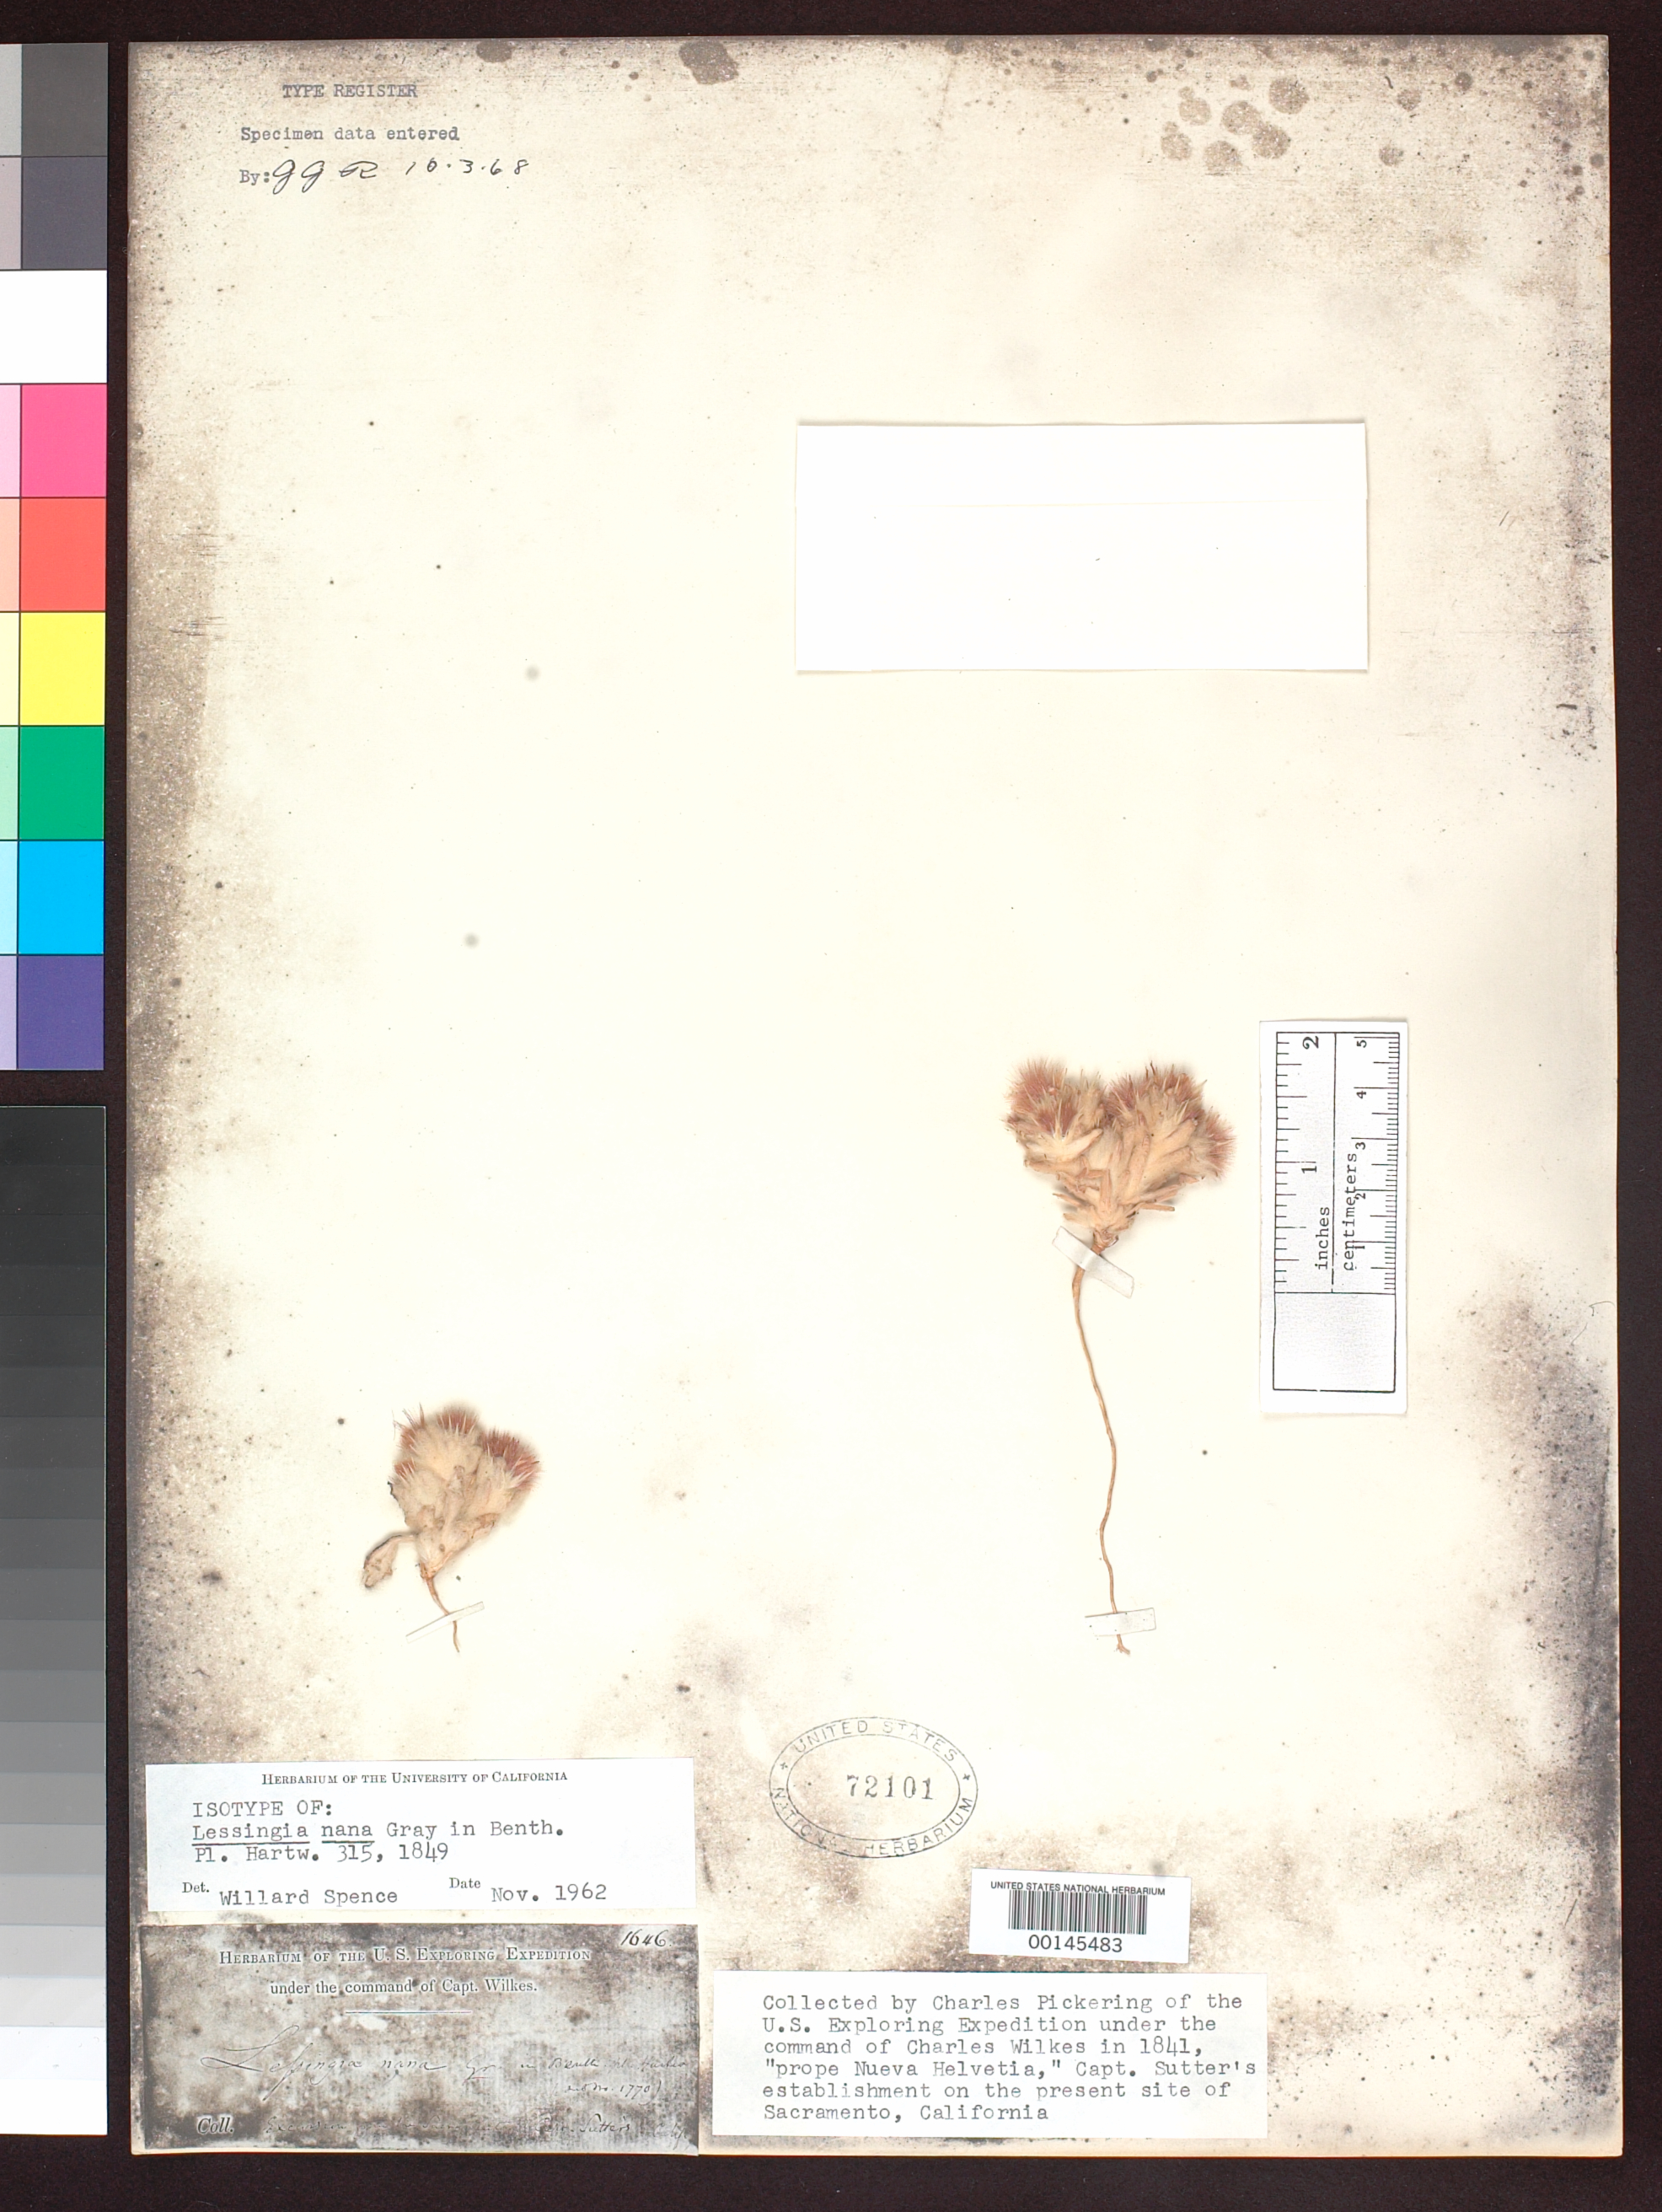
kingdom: Plantae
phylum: Tracheophyta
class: Magnoliopsida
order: Asterales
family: Asteraceae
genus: Lessingia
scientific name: Lessingia nana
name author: A. Gray in Benth.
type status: Isotype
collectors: C. Pickering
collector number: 1646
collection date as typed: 1841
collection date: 1841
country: United States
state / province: California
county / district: Sacramento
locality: Sacramento.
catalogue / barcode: US 72101